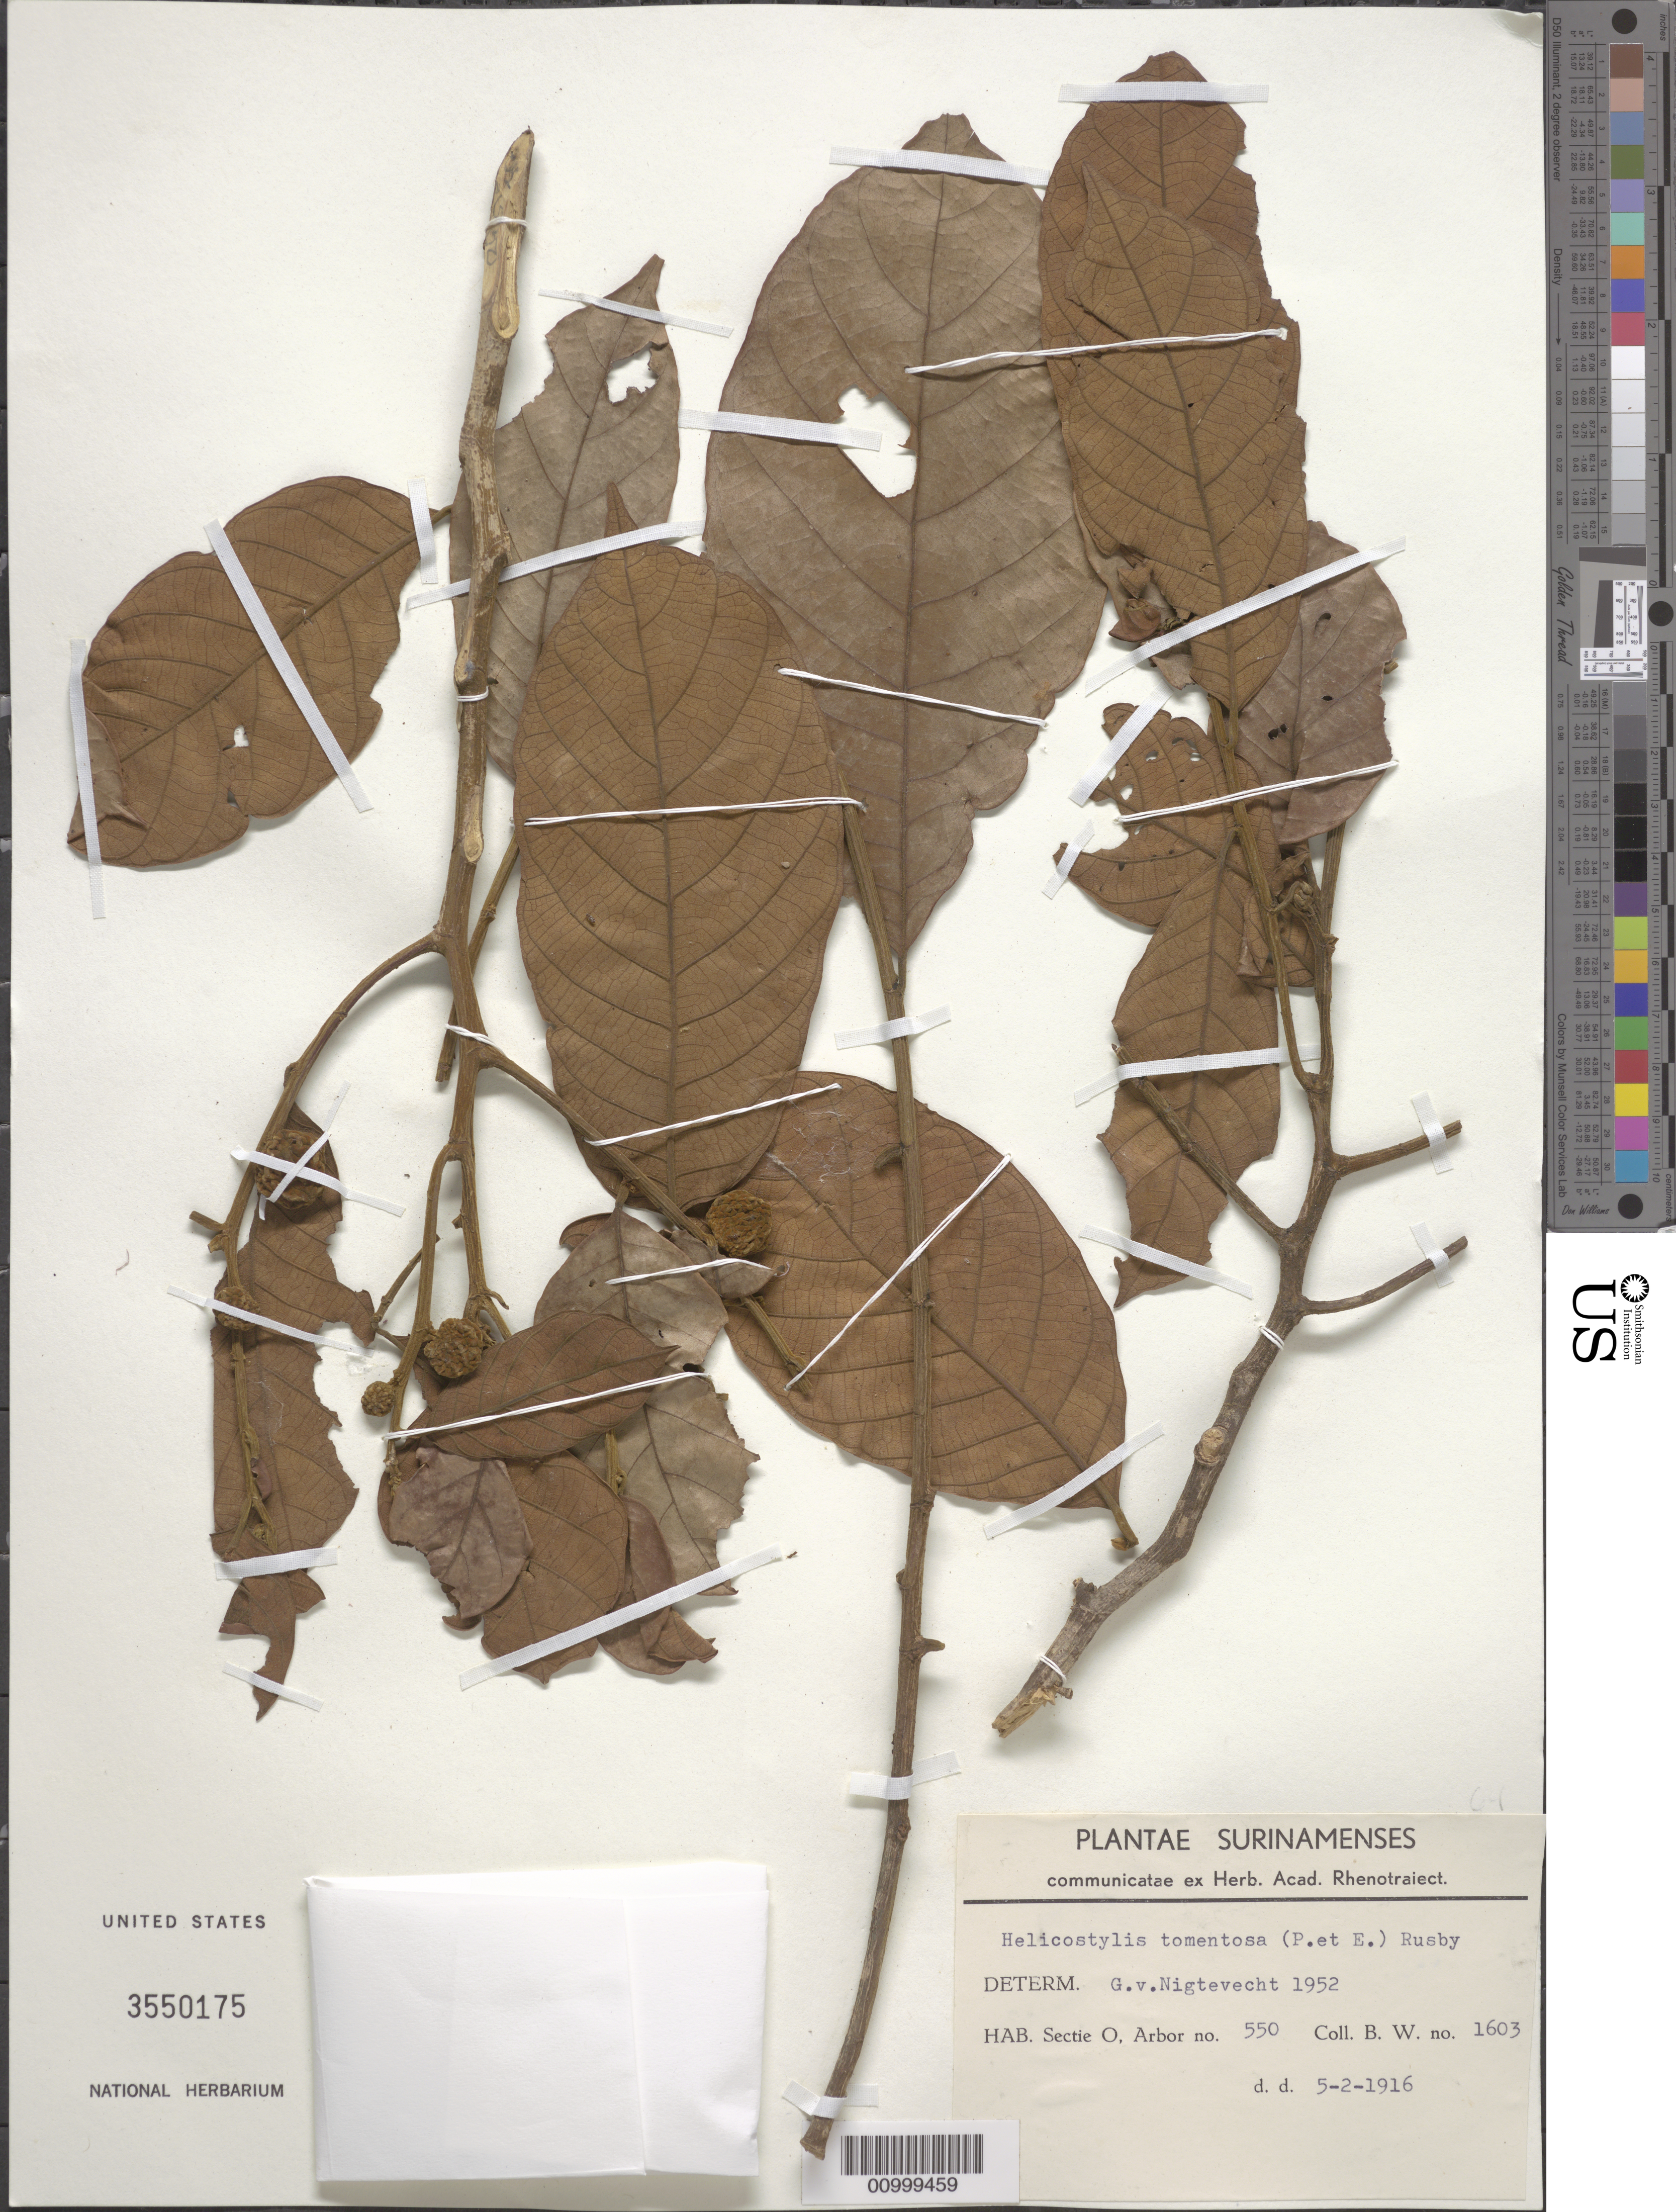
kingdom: Plantae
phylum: Tracheophyta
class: Magnoliopsida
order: Rosales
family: Moraceae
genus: Helicostylis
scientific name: Helicostylis tomentosa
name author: (Poepp. & Endl.) Rusby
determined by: Nigtevech, G. V.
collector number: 1603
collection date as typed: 5-Feb-16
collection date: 1916-02-05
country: Suriname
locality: Sectie O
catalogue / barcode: US 3550175